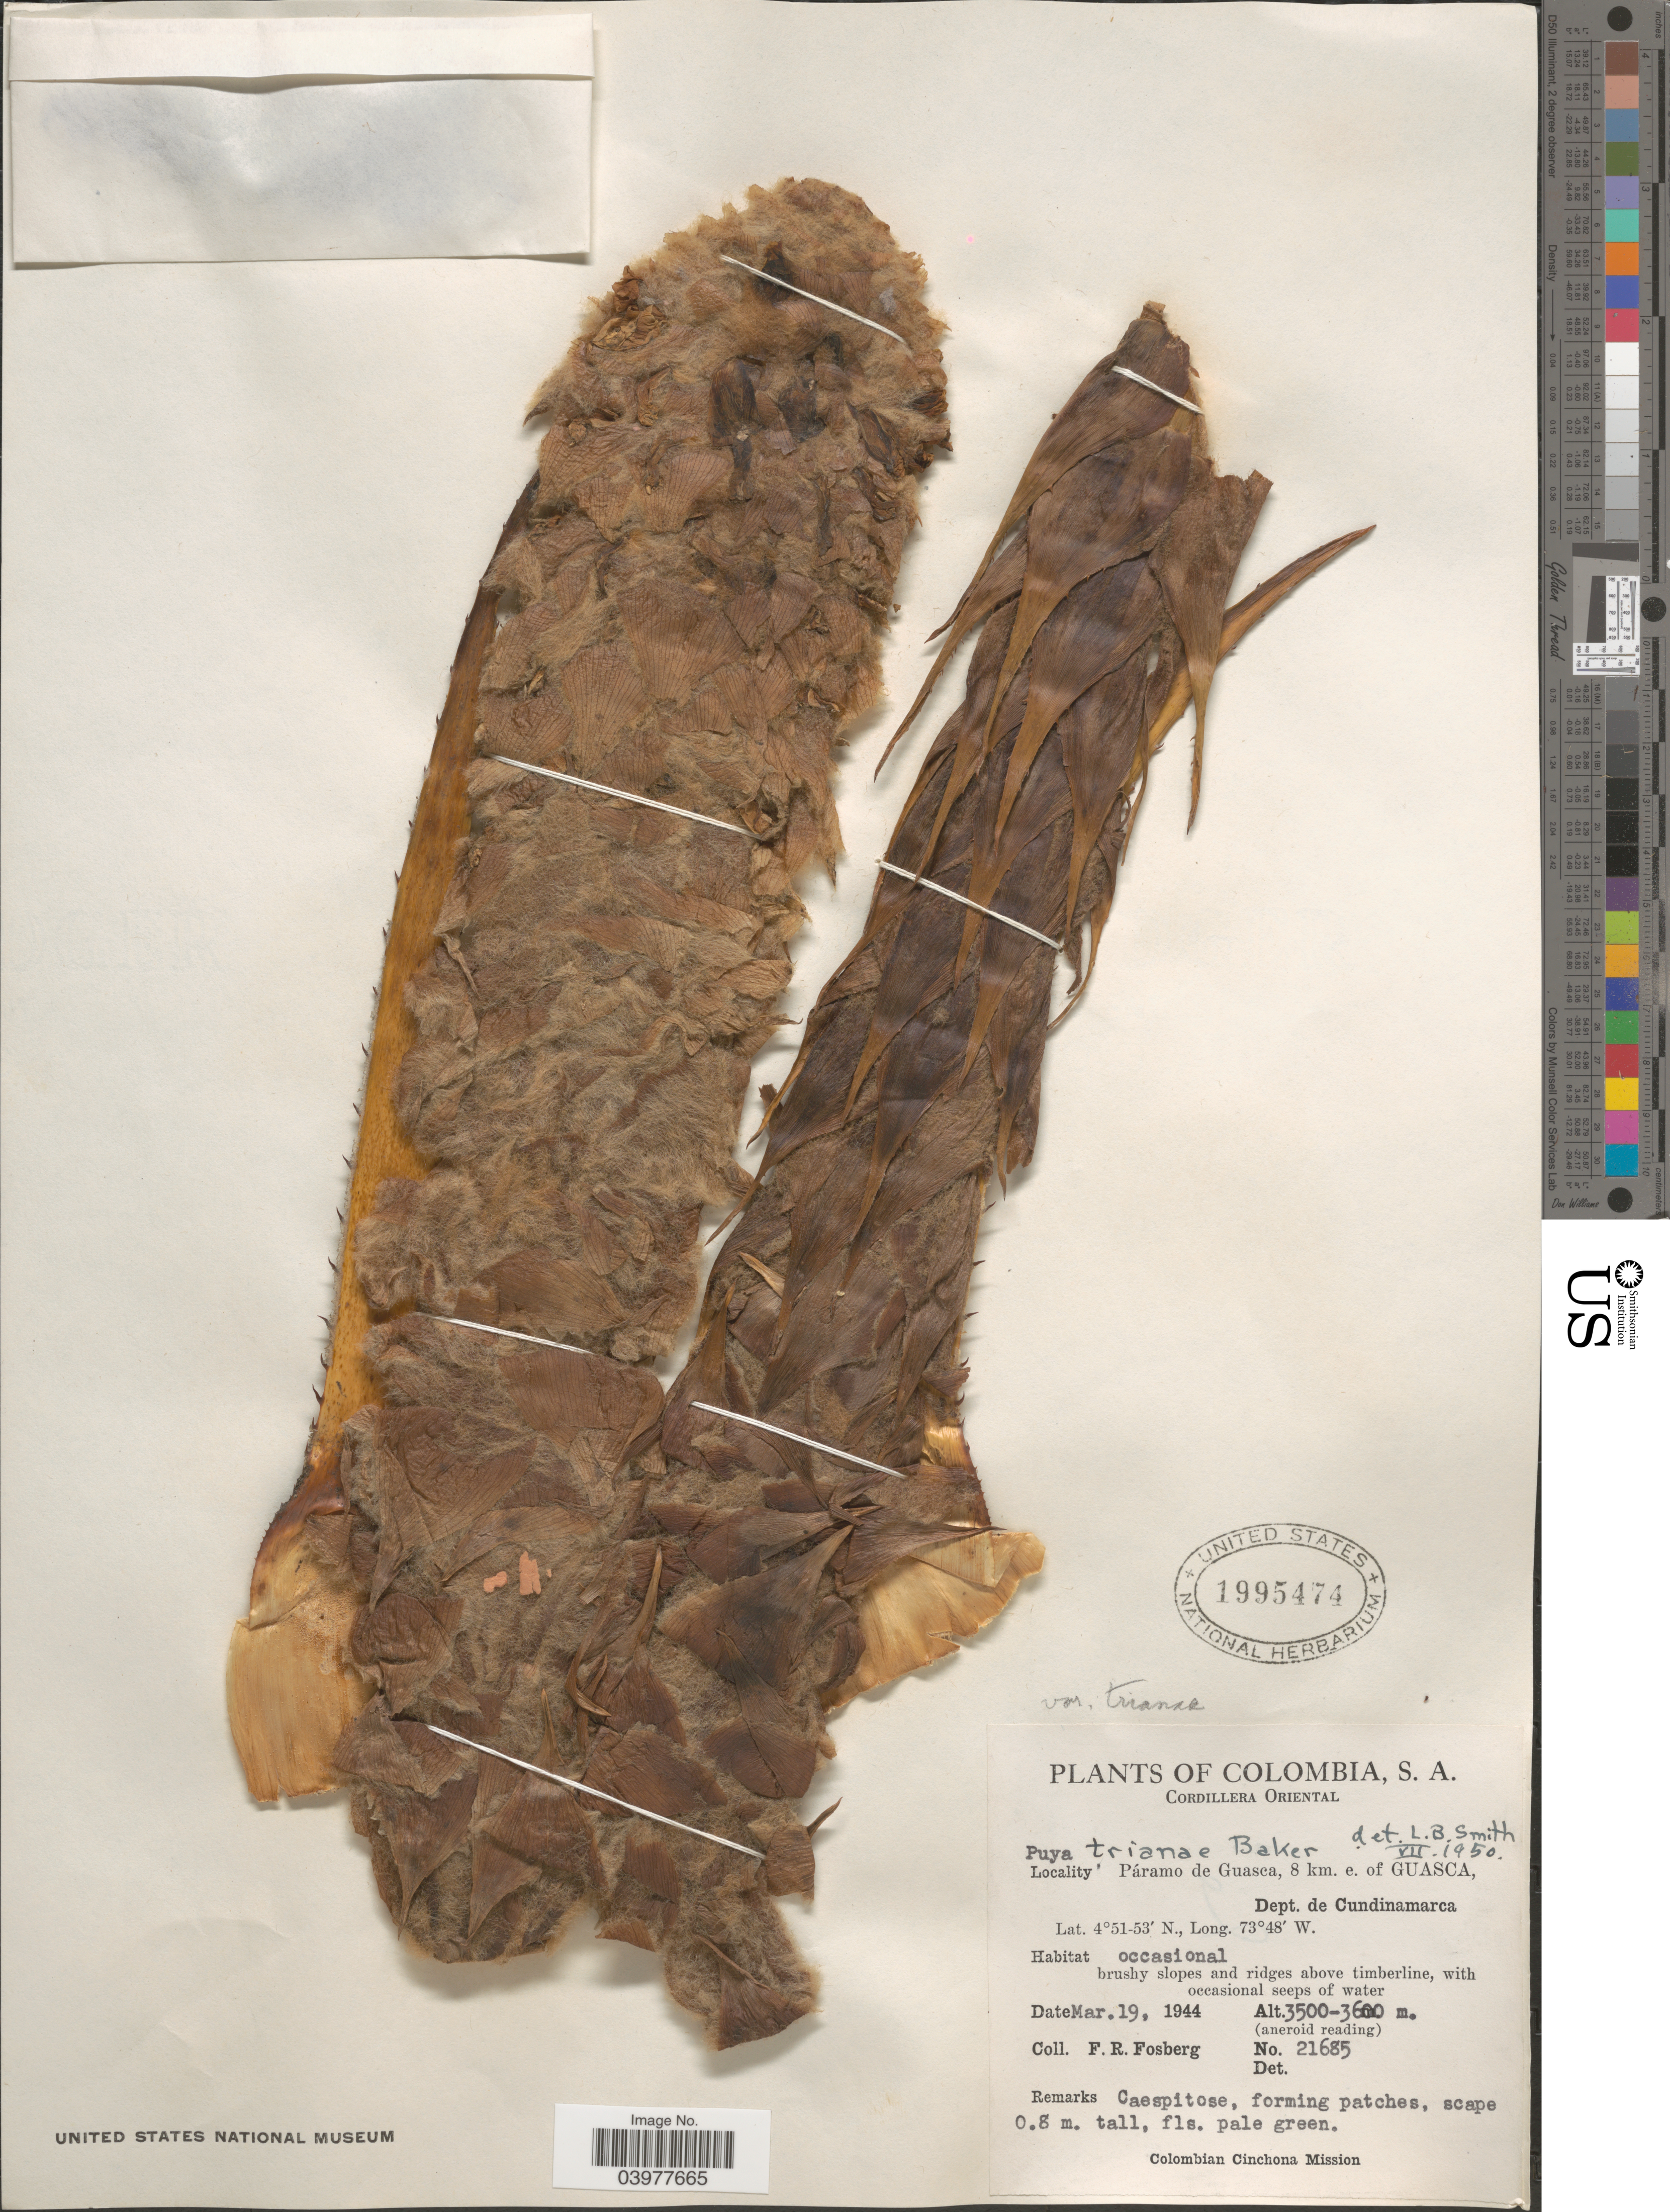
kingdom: Plantae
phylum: Tracheophyta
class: Liliopsida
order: Poales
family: Bromeliaceae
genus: Puya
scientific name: Puya trianae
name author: Baker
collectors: F. R. Fosberg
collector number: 21685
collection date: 1944-03-19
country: Colombia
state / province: Cundinamarca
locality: Cordillera Oriental. Páramo de Guasca, 8 km. e. of Guasca, Dept. de Cundinamarca. Occasional brushy slopes and ridges above timberline.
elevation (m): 3500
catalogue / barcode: US 1995474